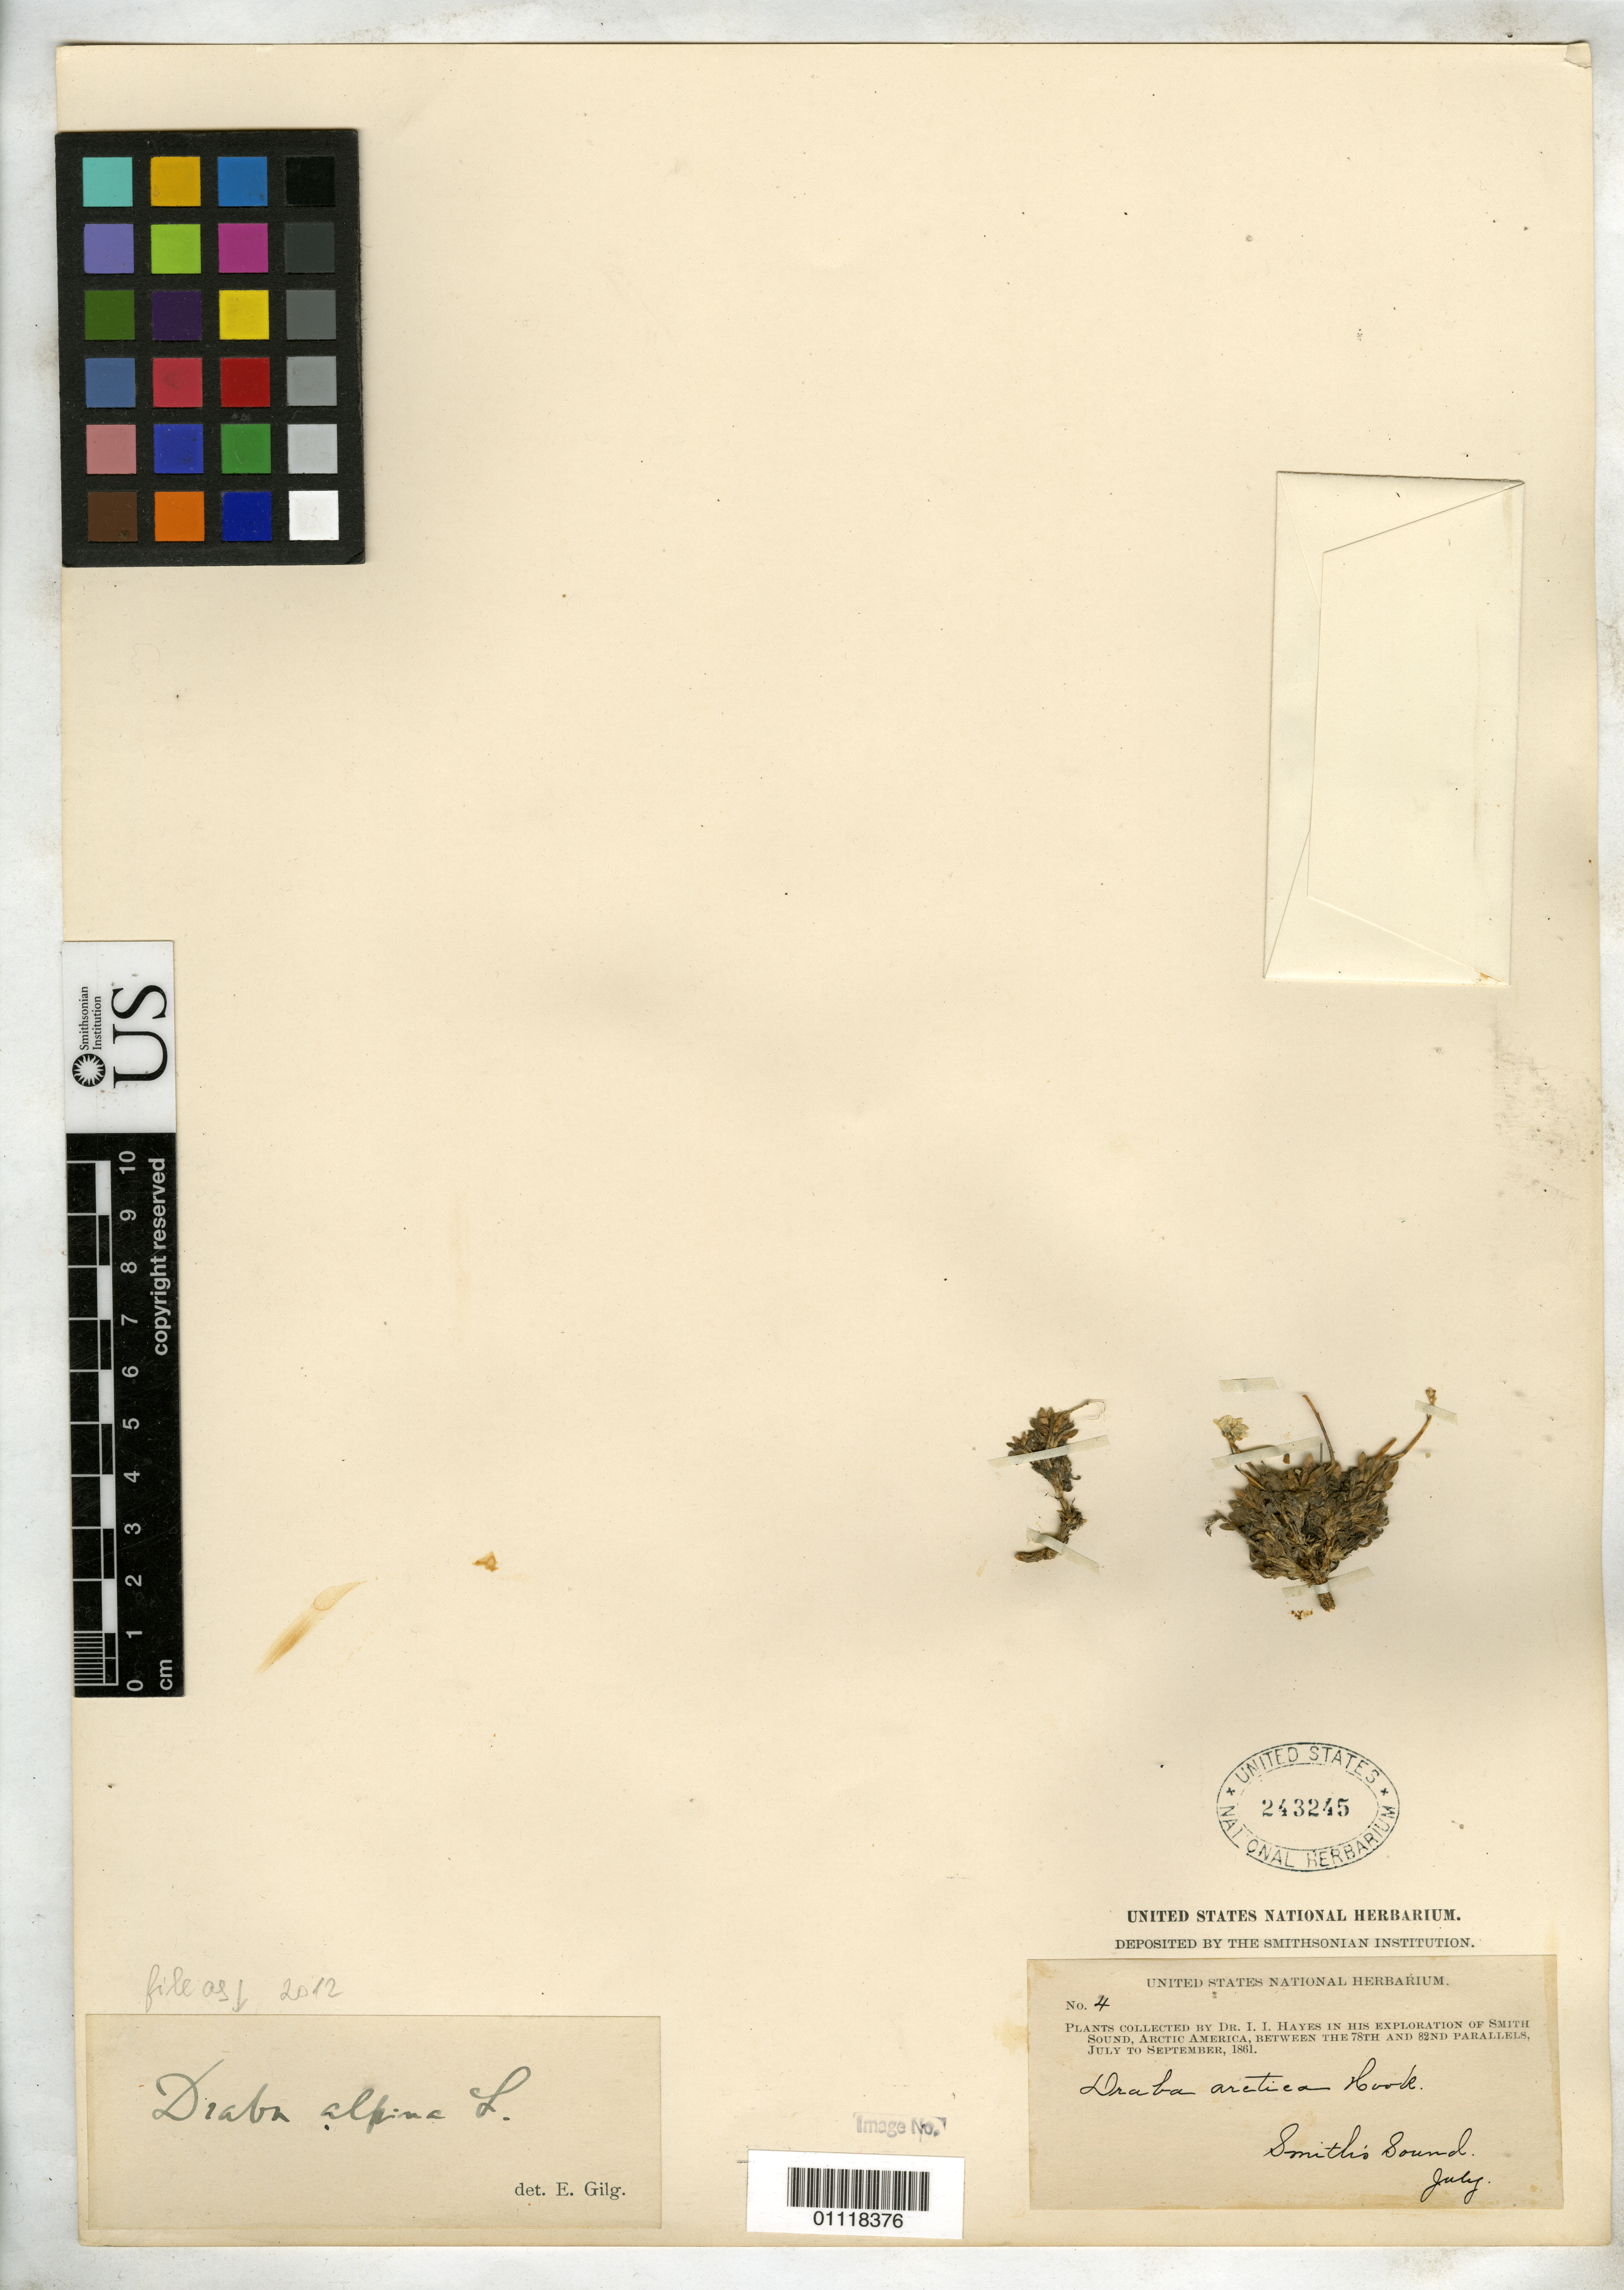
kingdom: Plantae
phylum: Tracheophyta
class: Magnoliopsida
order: Brassicales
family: Brassicaceae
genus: Draba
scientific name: Draba alpina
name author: L.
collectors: I. I. Hayes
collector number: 4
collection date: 1861-07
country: Canada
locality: Smith Sound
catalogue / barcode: US 243245